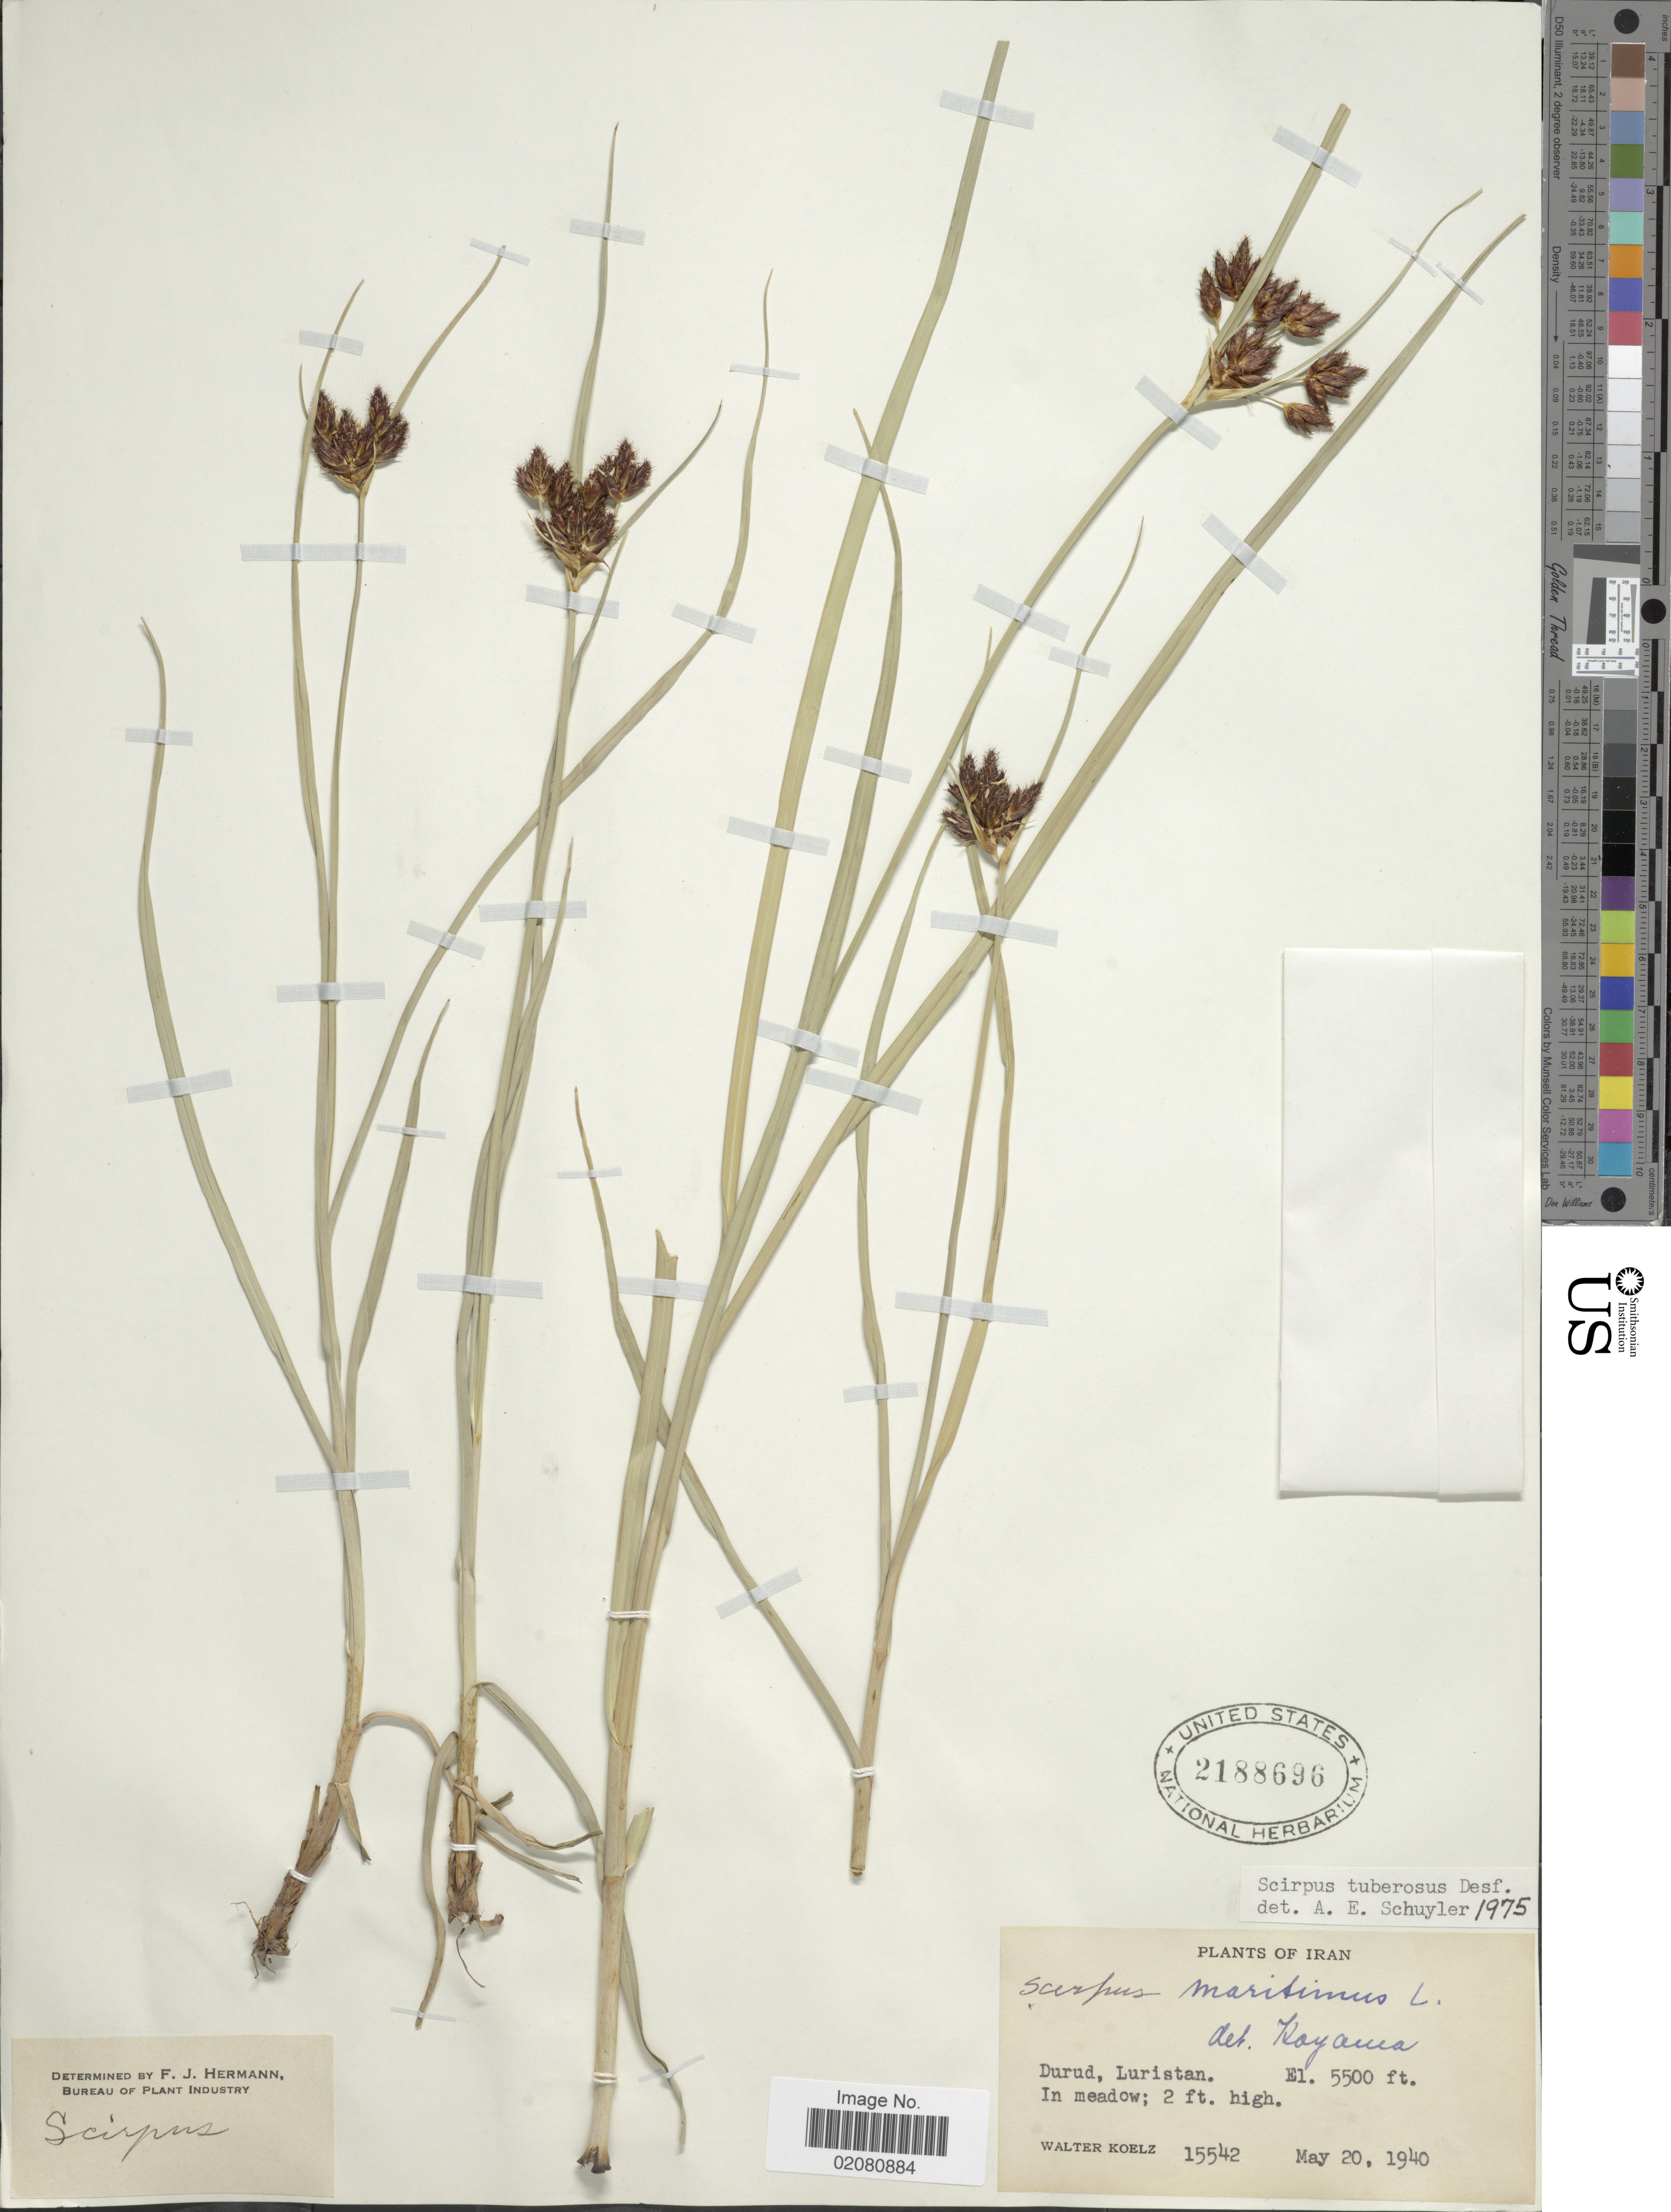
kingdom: Plantae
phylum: Tracheophyta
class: Liliopsida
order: Poales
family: Cyperaceae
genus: Bolboschoenus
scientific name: Bolboschoenus glaucus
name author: (Lam.) S.G. Sm.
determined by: Strong, Mark T., (BOT), Smithsonian Institution - National Museum of Natural History (UNITED STATES)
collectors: W. N. Koelz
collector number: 15542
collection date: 1940-05-20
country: Iran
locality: Durud, Luristan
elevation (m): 1676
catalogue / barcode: US 2188696